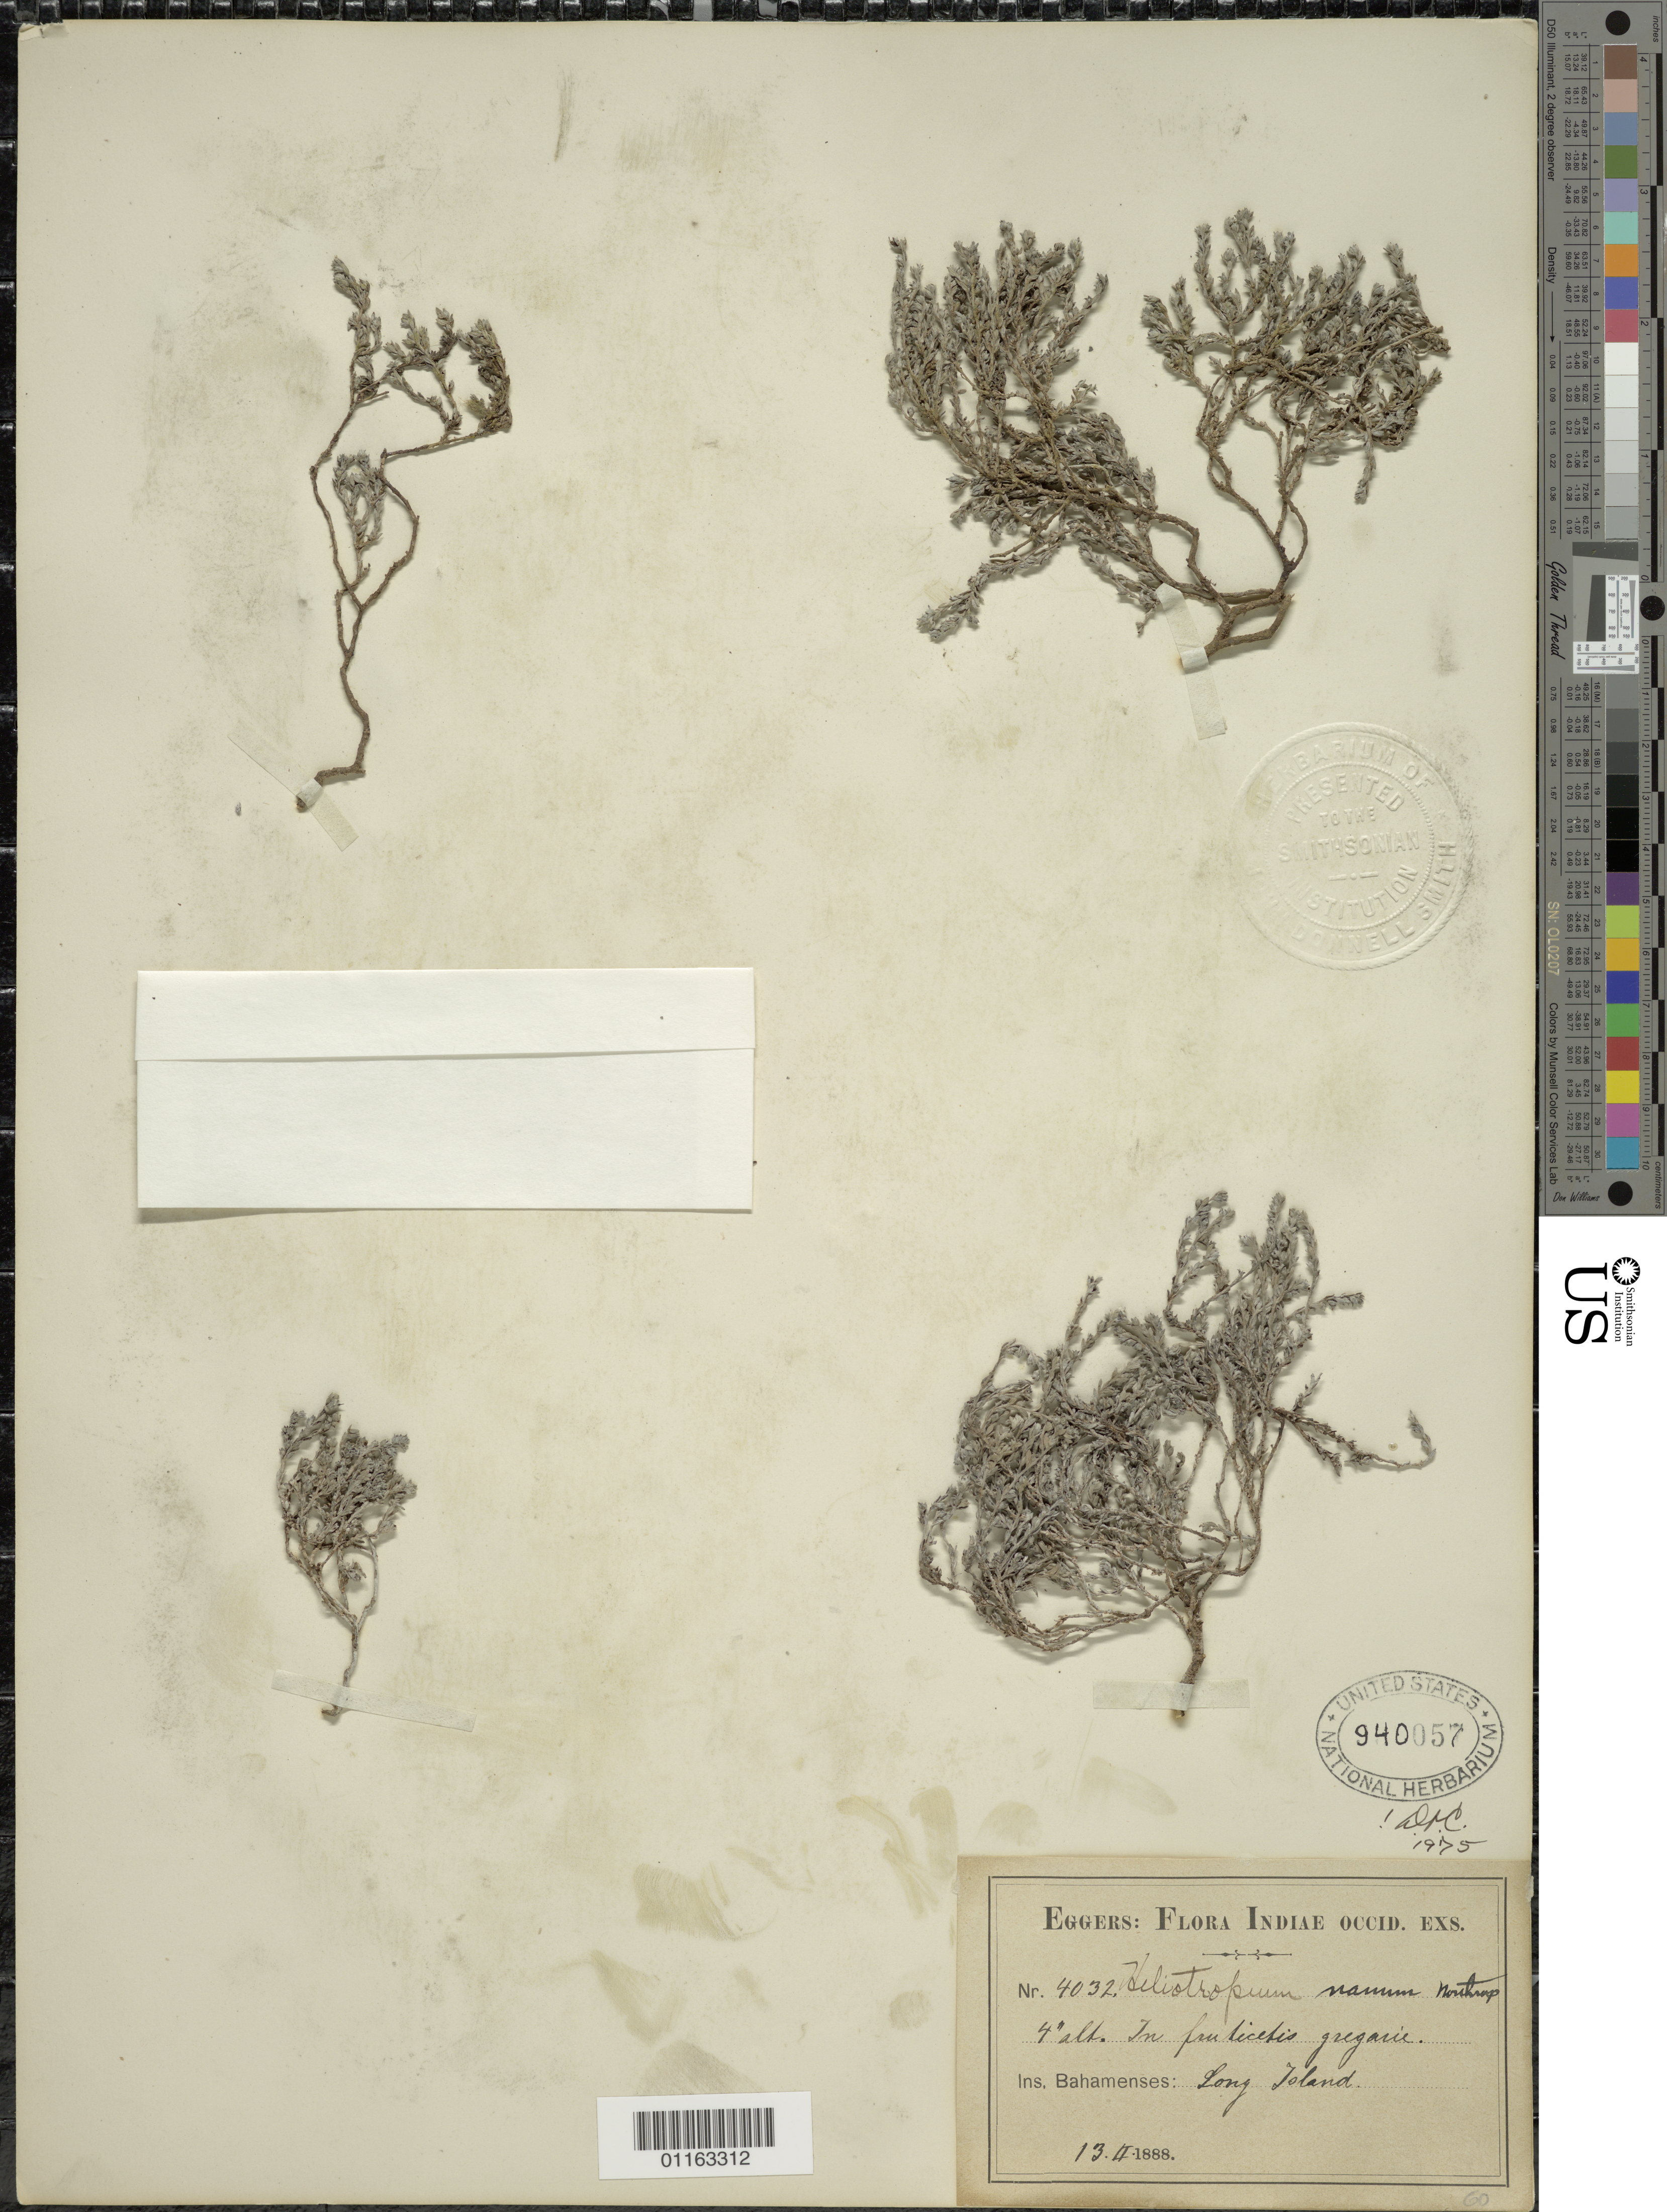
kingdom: Plantae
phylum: Tracheophyta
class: Magnoliopsida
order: Boraginales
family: Heliotropiaceae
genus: Heliotropium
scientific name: Heliotropium nanum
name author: Northr.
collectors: -. Eggers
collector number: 4032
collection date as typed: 13 Feb 1888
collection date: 1888-02-13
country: Bahamas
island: Long I.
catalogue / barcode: US 940057